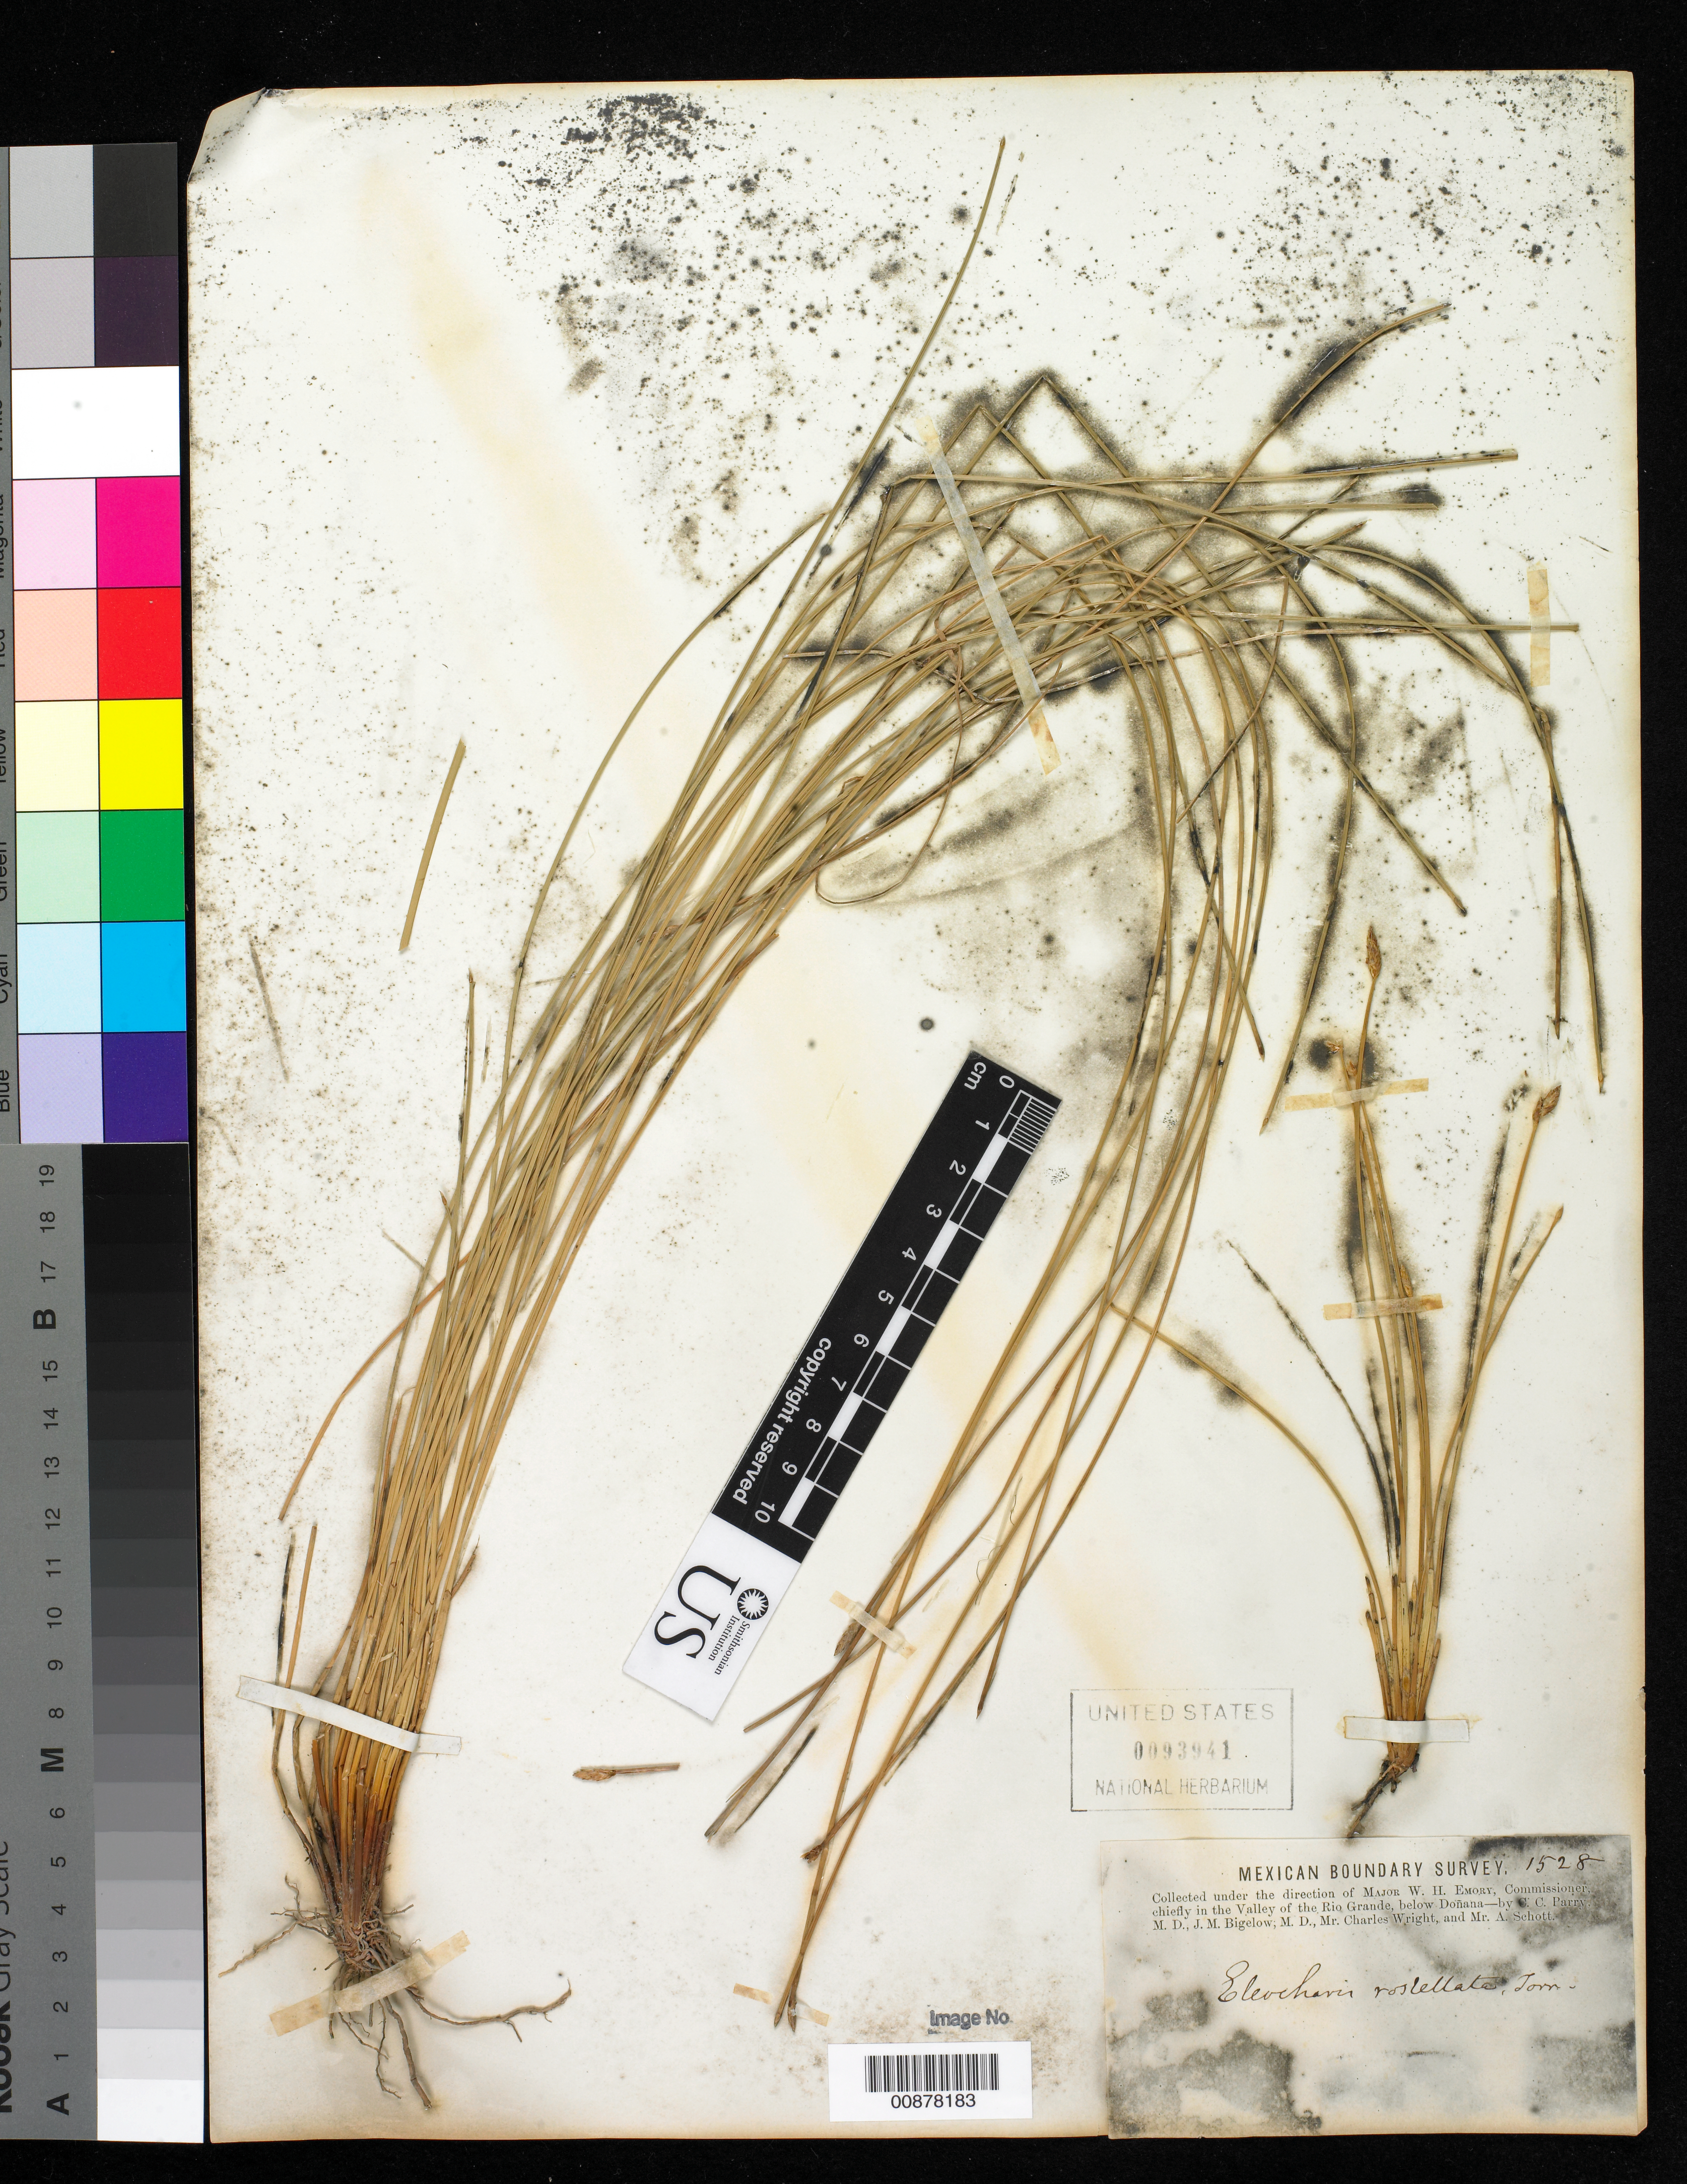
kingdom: Plantae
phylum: Tracheophyta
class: Liliopsida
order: Poales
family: Cyperaceae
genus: Eleocharis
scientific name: Eleocharis rostellata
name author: (Torr.) Torr.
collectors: C. C. Parry, J. M. Bigelow, C. Wright & A. C. V. Schott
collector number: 1528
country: United States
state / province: New Mexico / Texas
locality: Valley of the Rio Grande, below Doñana.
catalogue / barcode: US 93941